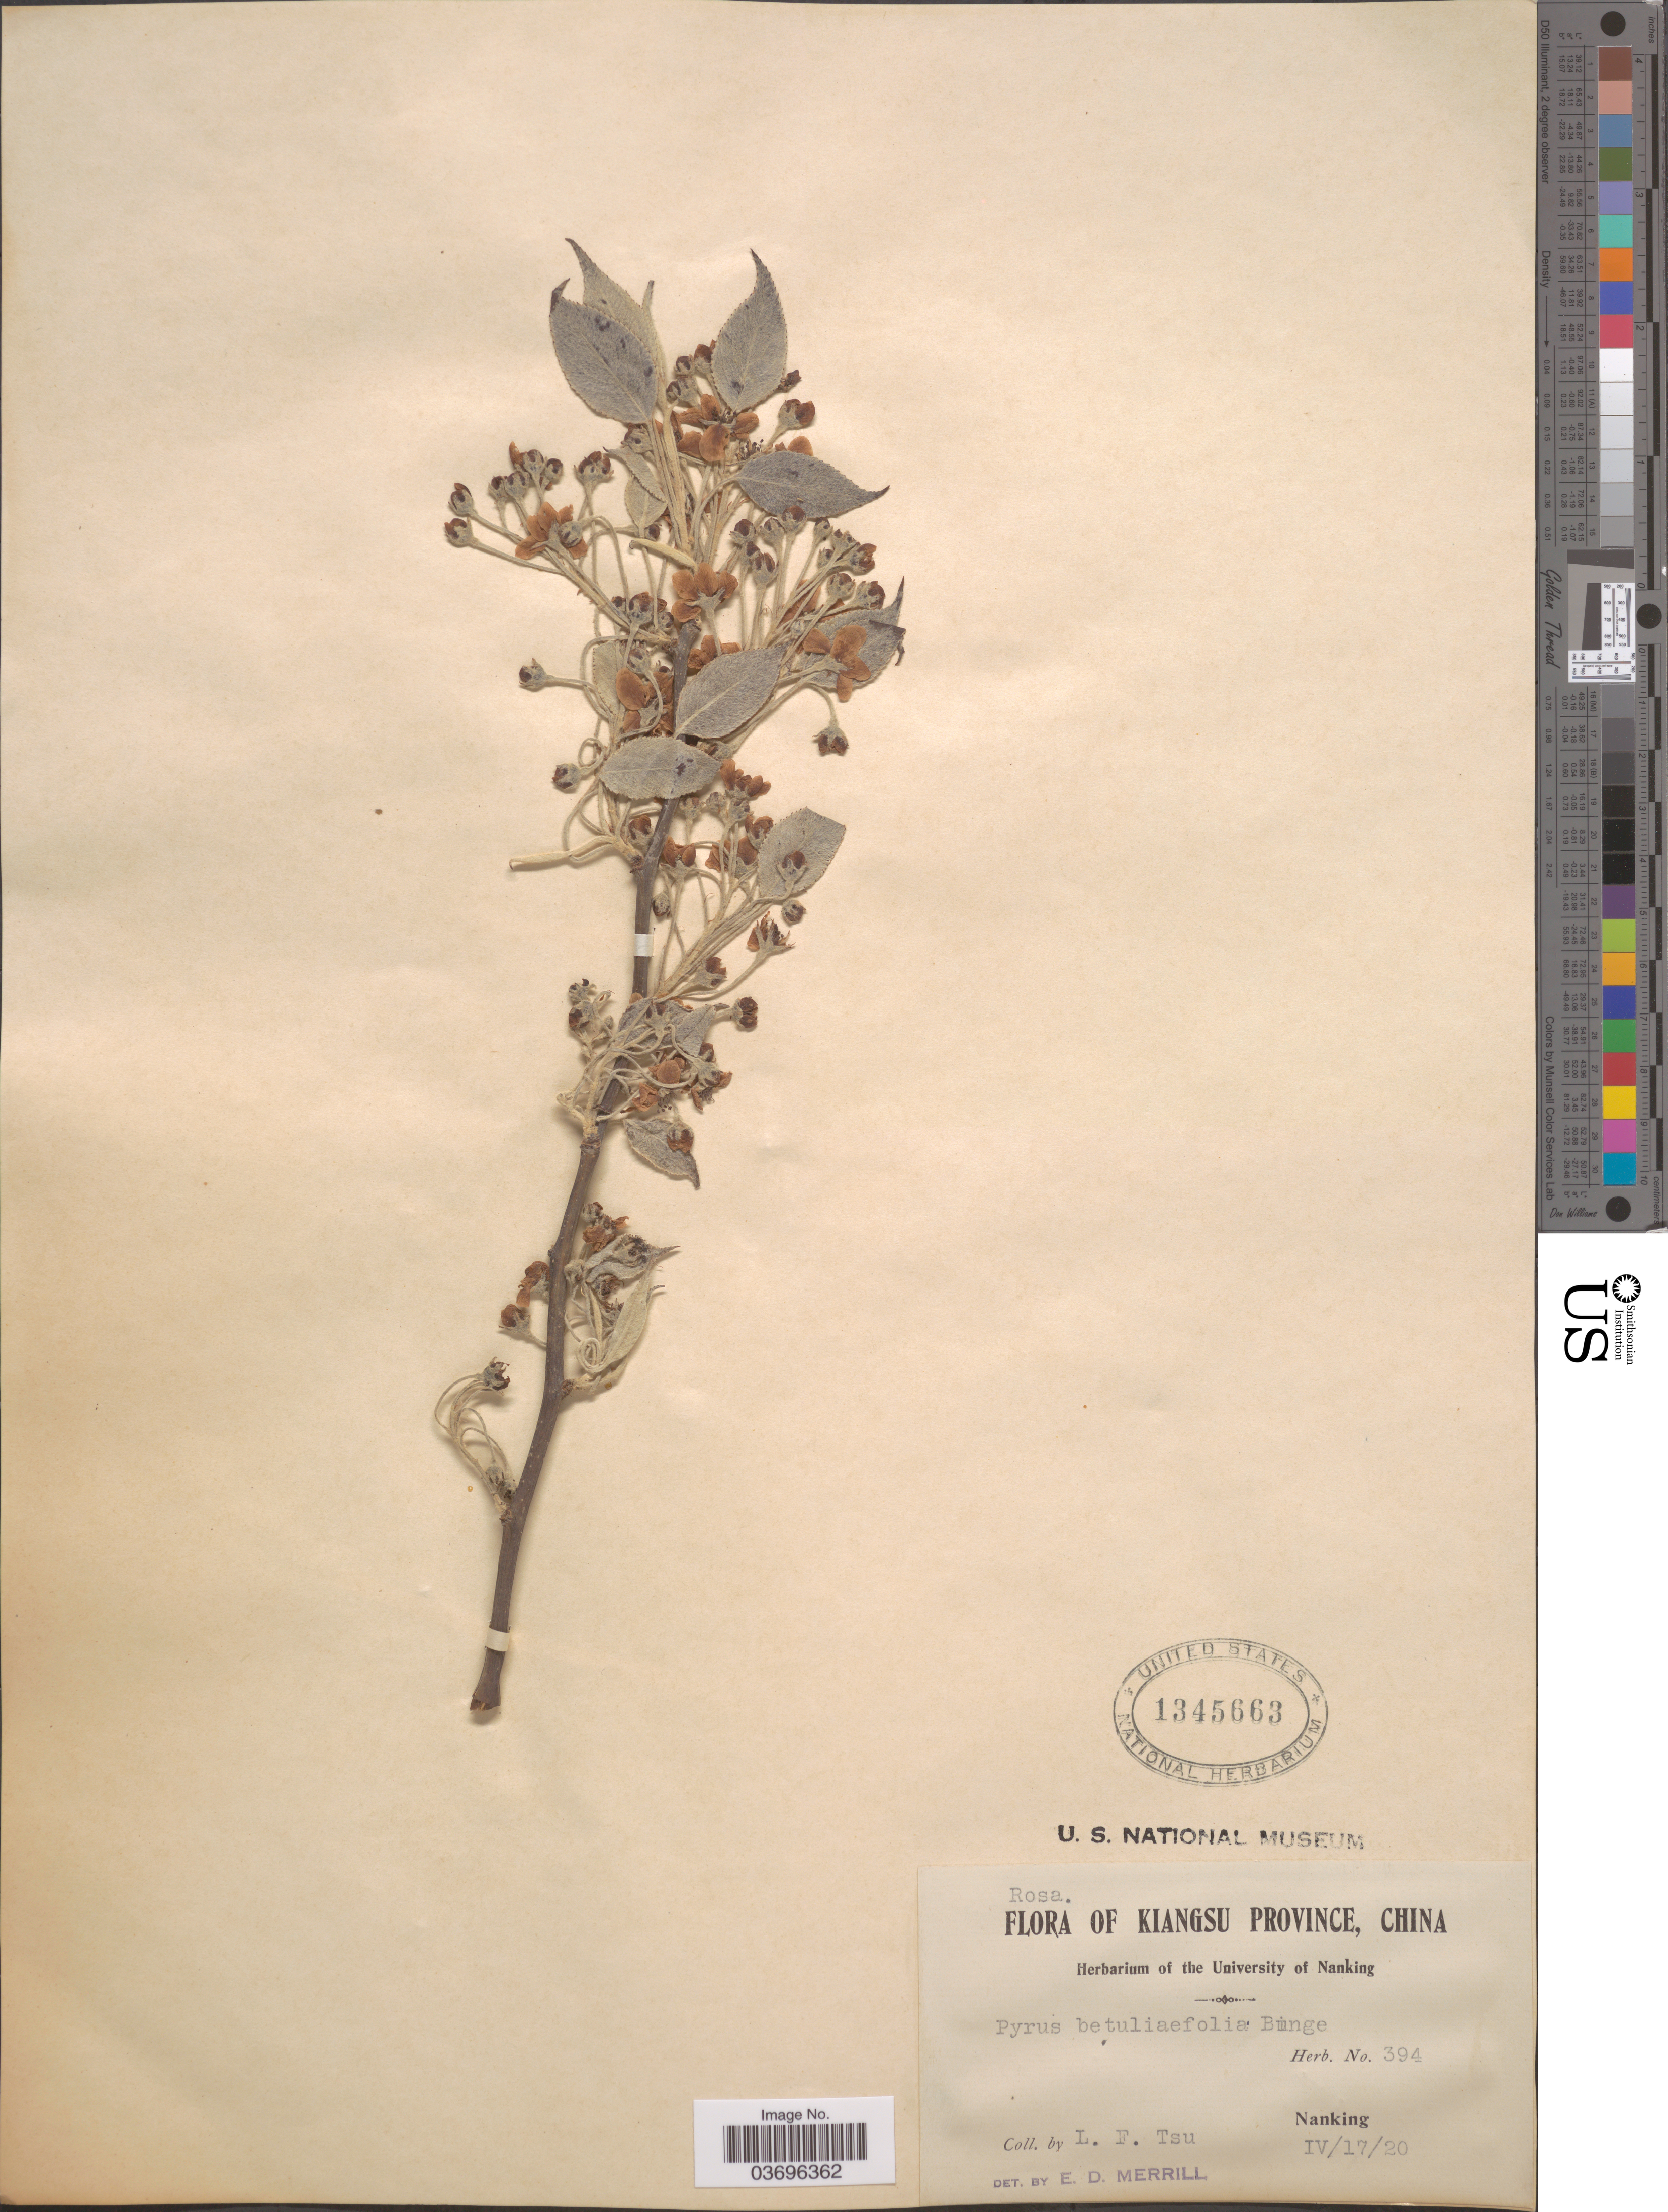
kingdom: Plantae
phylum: Tracheophyta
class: Magnoliopsida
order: Rosales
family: Rosaceae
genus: Pyrus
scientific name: Pyrus betulifolia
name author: Bunge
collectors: L. Tsu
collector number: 394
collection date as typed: Transcribed d/m/y: 17/4/20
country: China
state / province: Jiangsu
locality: Kiangsu Province. Nanking.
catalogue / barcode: US 1345663